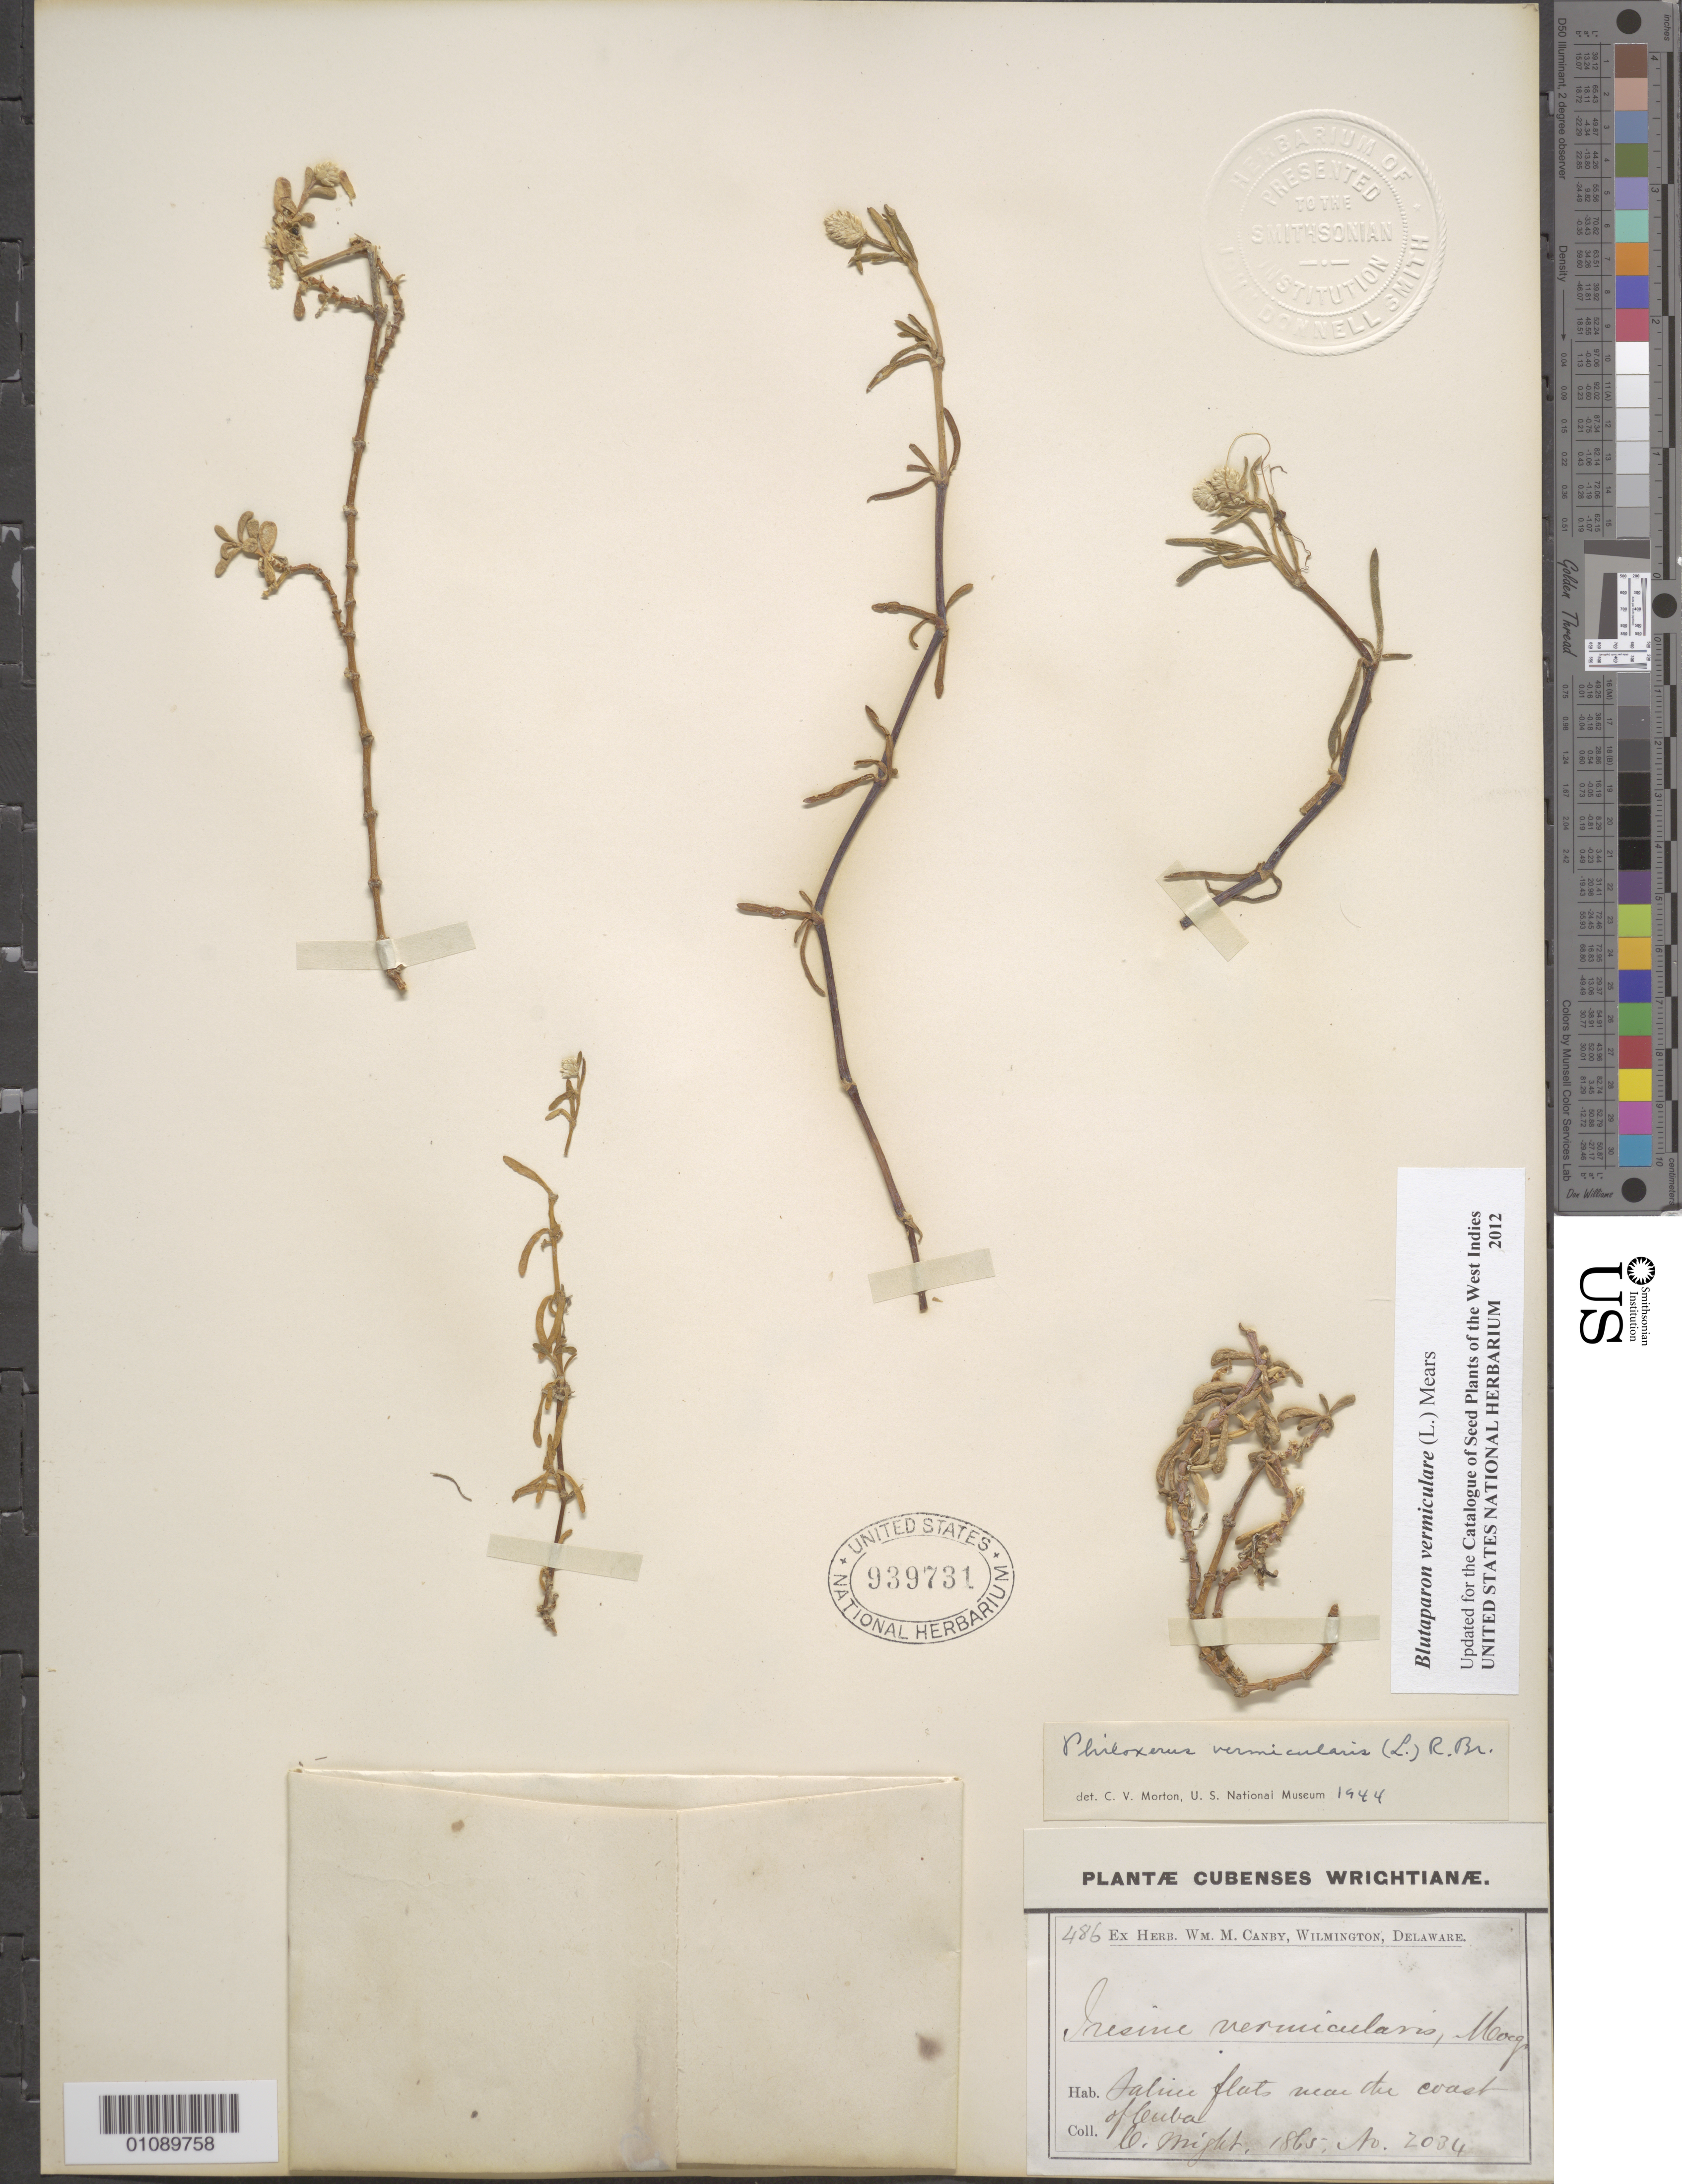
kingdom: Plantae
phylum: Tracheophyta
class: Magnoliopsida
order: Caryophyllales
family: Amaranthaceae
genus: Gomphrena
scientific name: Gomphrena vermicularis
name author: L.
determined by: Strong, Mark T., (BOT), Smithsonian Institution - National Museum of Natural History (UNITED STATES)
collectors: C. Wright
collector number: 2034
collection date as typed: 1865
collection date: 1865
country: Cuba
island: Cuba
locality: Near coast of Cuba, Saline flat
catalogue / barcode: US 939731